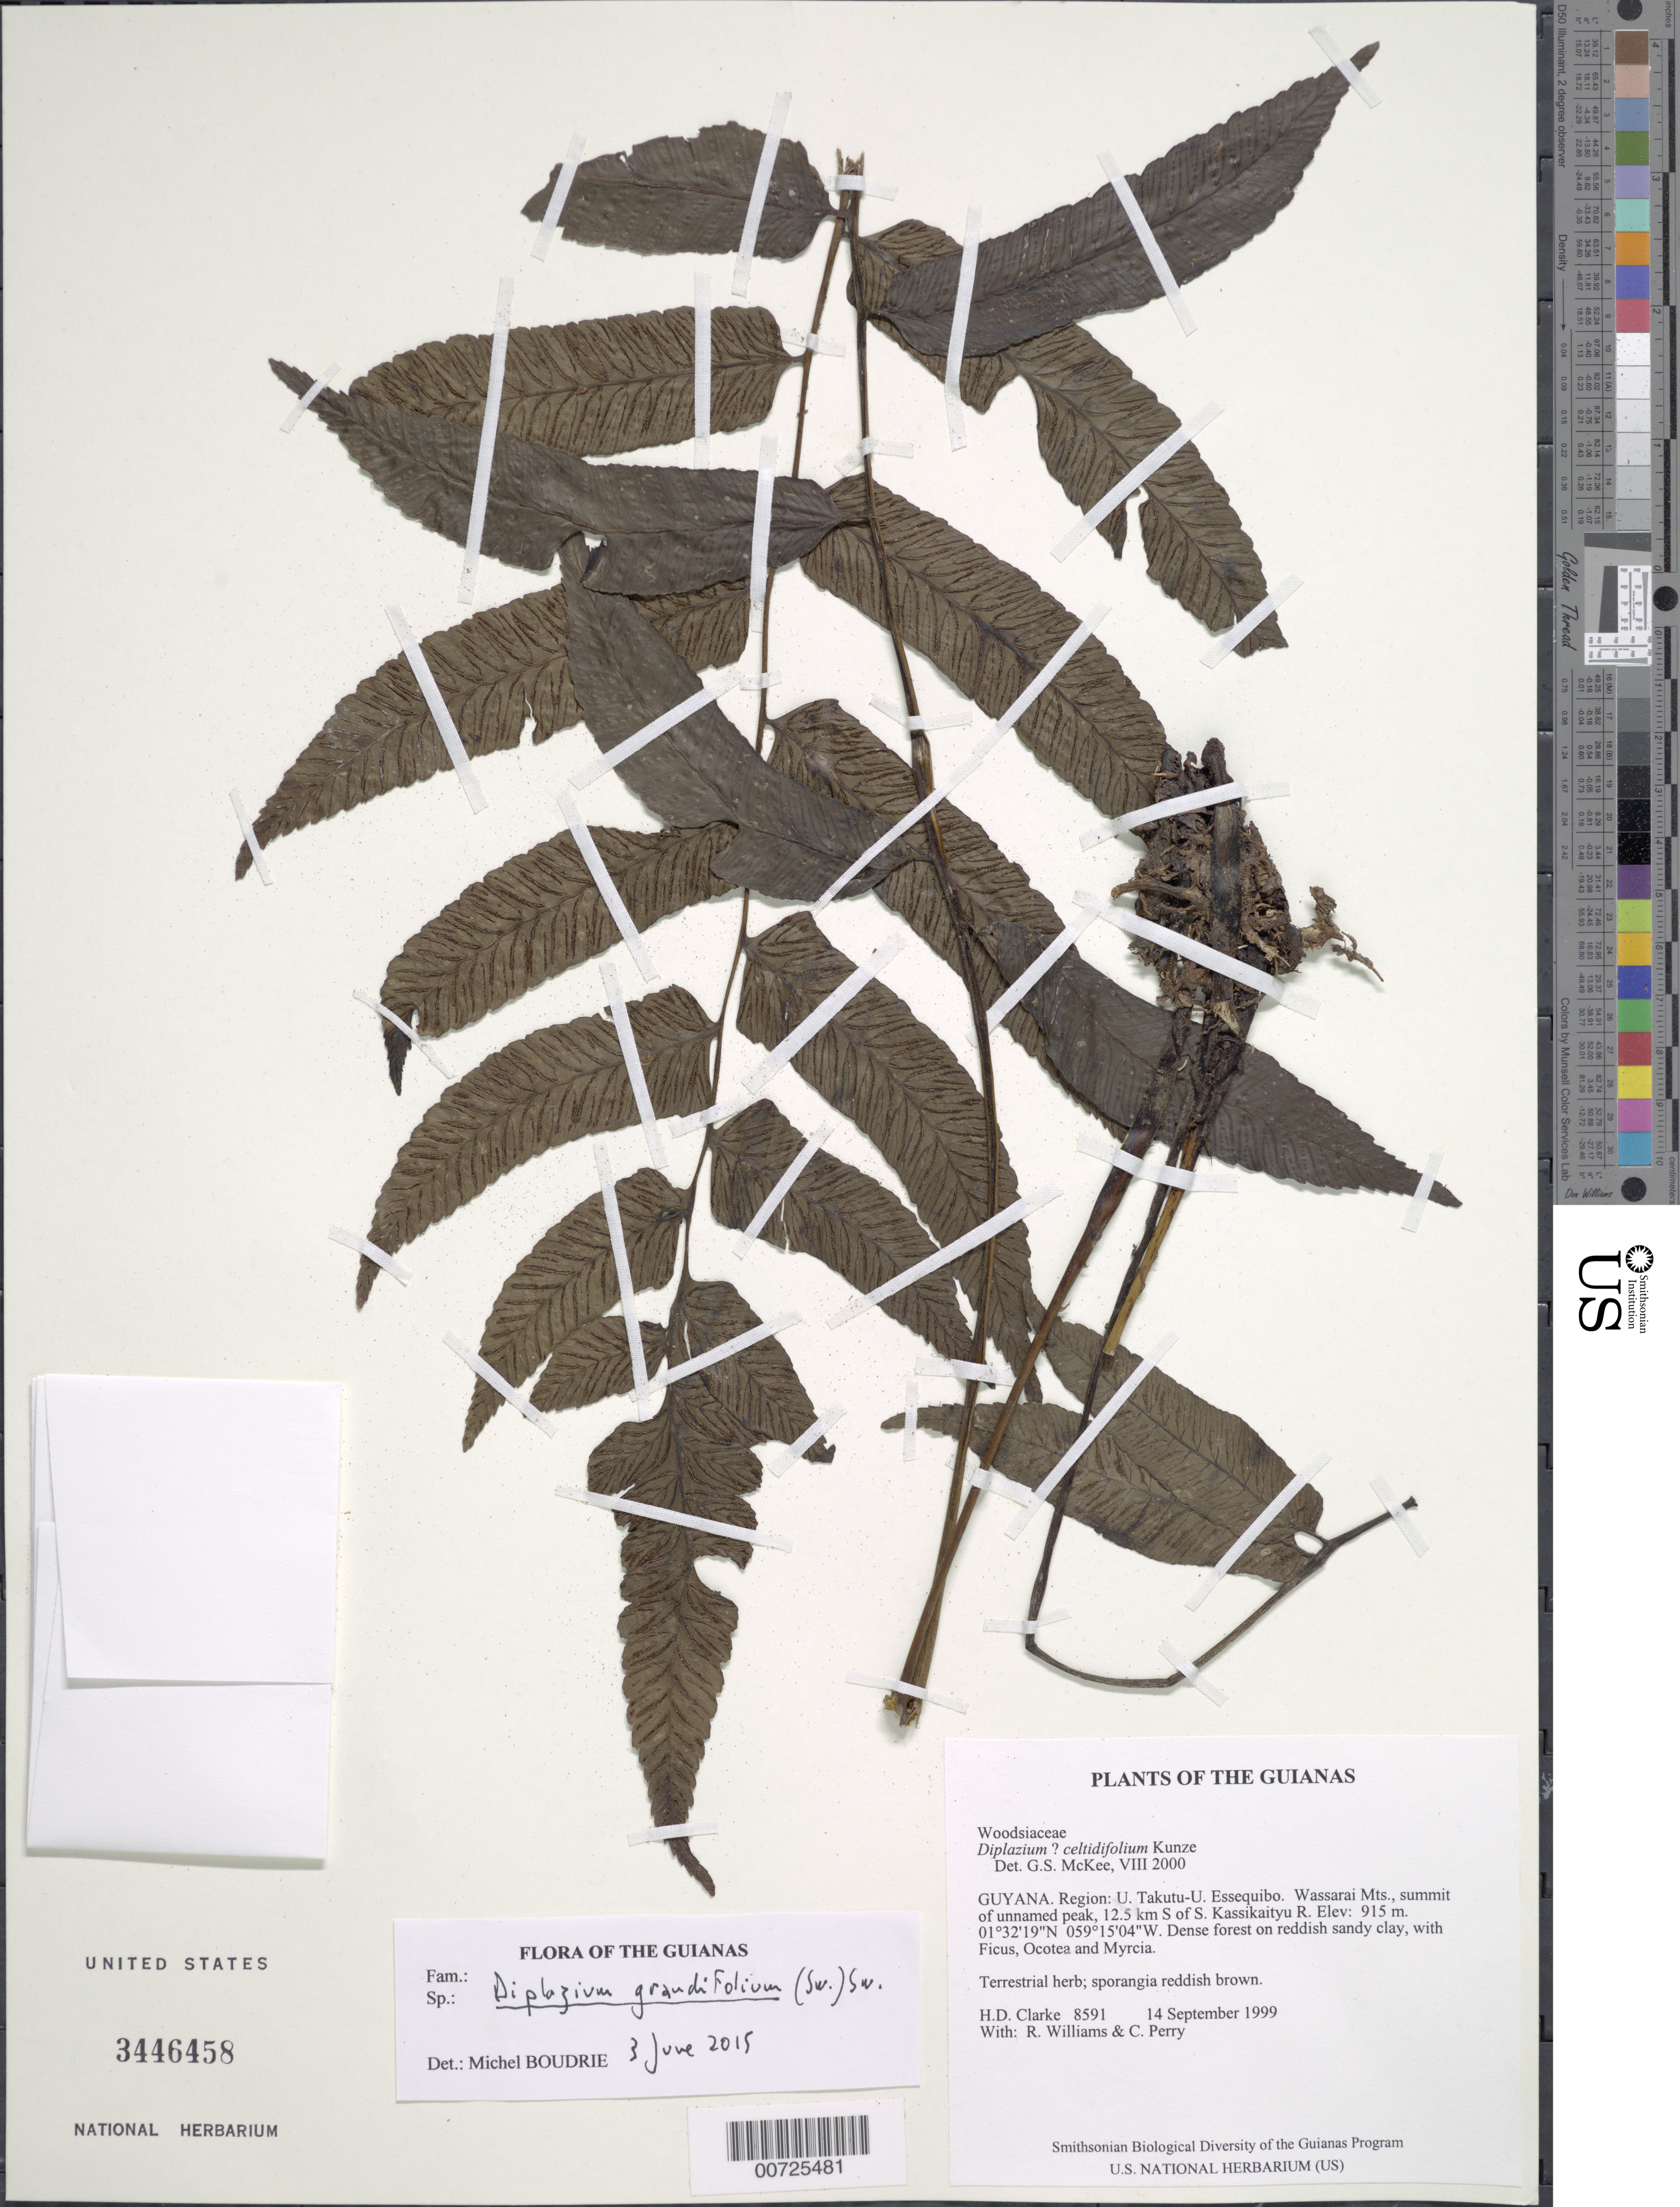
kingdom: Plantae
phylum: Tracheophyta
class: Polypodiopsida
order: Polypodiales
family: Athyriaceae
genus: Diplazium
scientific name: Diplazium grandifolium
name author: Sw.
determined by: Boudrie, M.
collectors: H. D. Clarke, R. Williams & C. Perry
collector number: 8591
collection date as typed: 14 September 1999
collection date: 1999-09-14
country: Guyana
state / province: U. Takutu-U. Essequibo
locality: Wassarai Mts., summit of unnamed peak, 12.5 km S of S. Kassikaityu R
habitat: Dense forest on reddish sandy clay, with Ficus, Ocotea and Myrcia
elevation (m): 915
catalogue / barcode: US 3446458